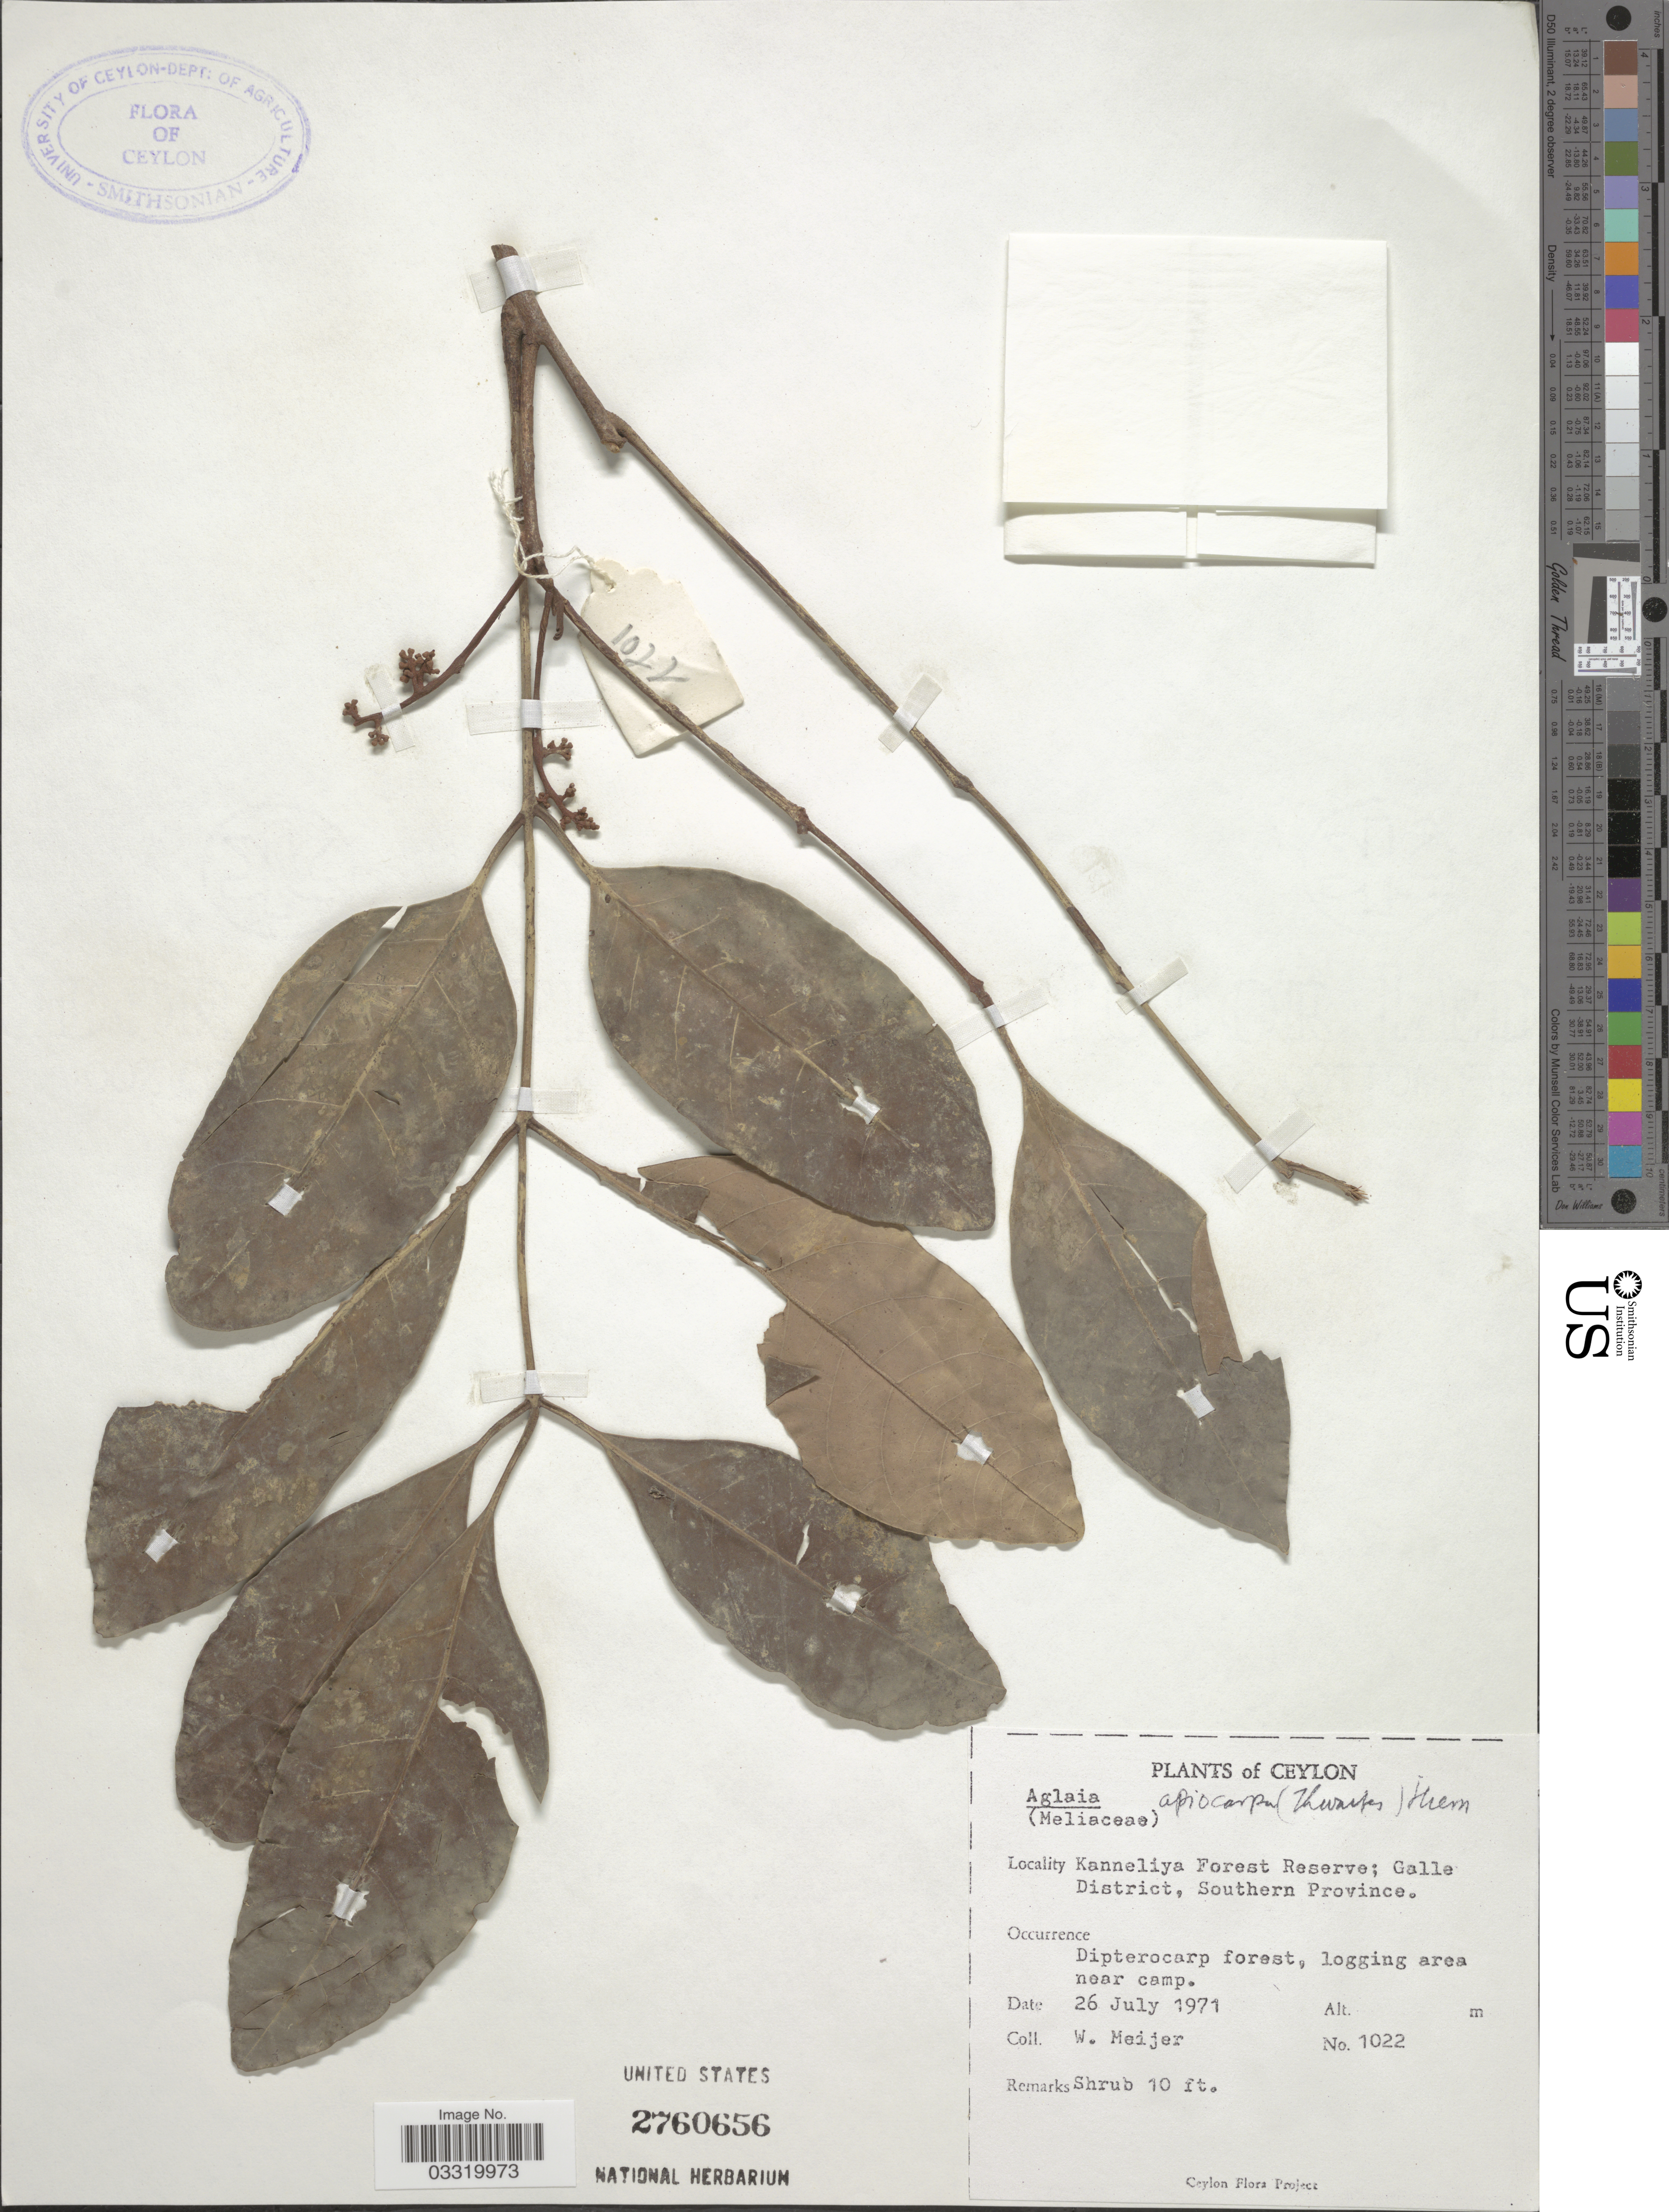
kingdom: Plantae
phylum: Tracheophyta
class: Magnoliopsida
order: Sapindales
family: Meliaceae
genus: Aglaia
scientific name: Aglaia apiocarpa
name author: Hiern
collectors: W. Meijer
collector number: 1022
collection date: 1971-07-26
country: Sri Lanka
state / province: Southern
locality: Ceylon. Kanneliya Forest Reserve; Galle District.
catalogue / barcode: US 2760656